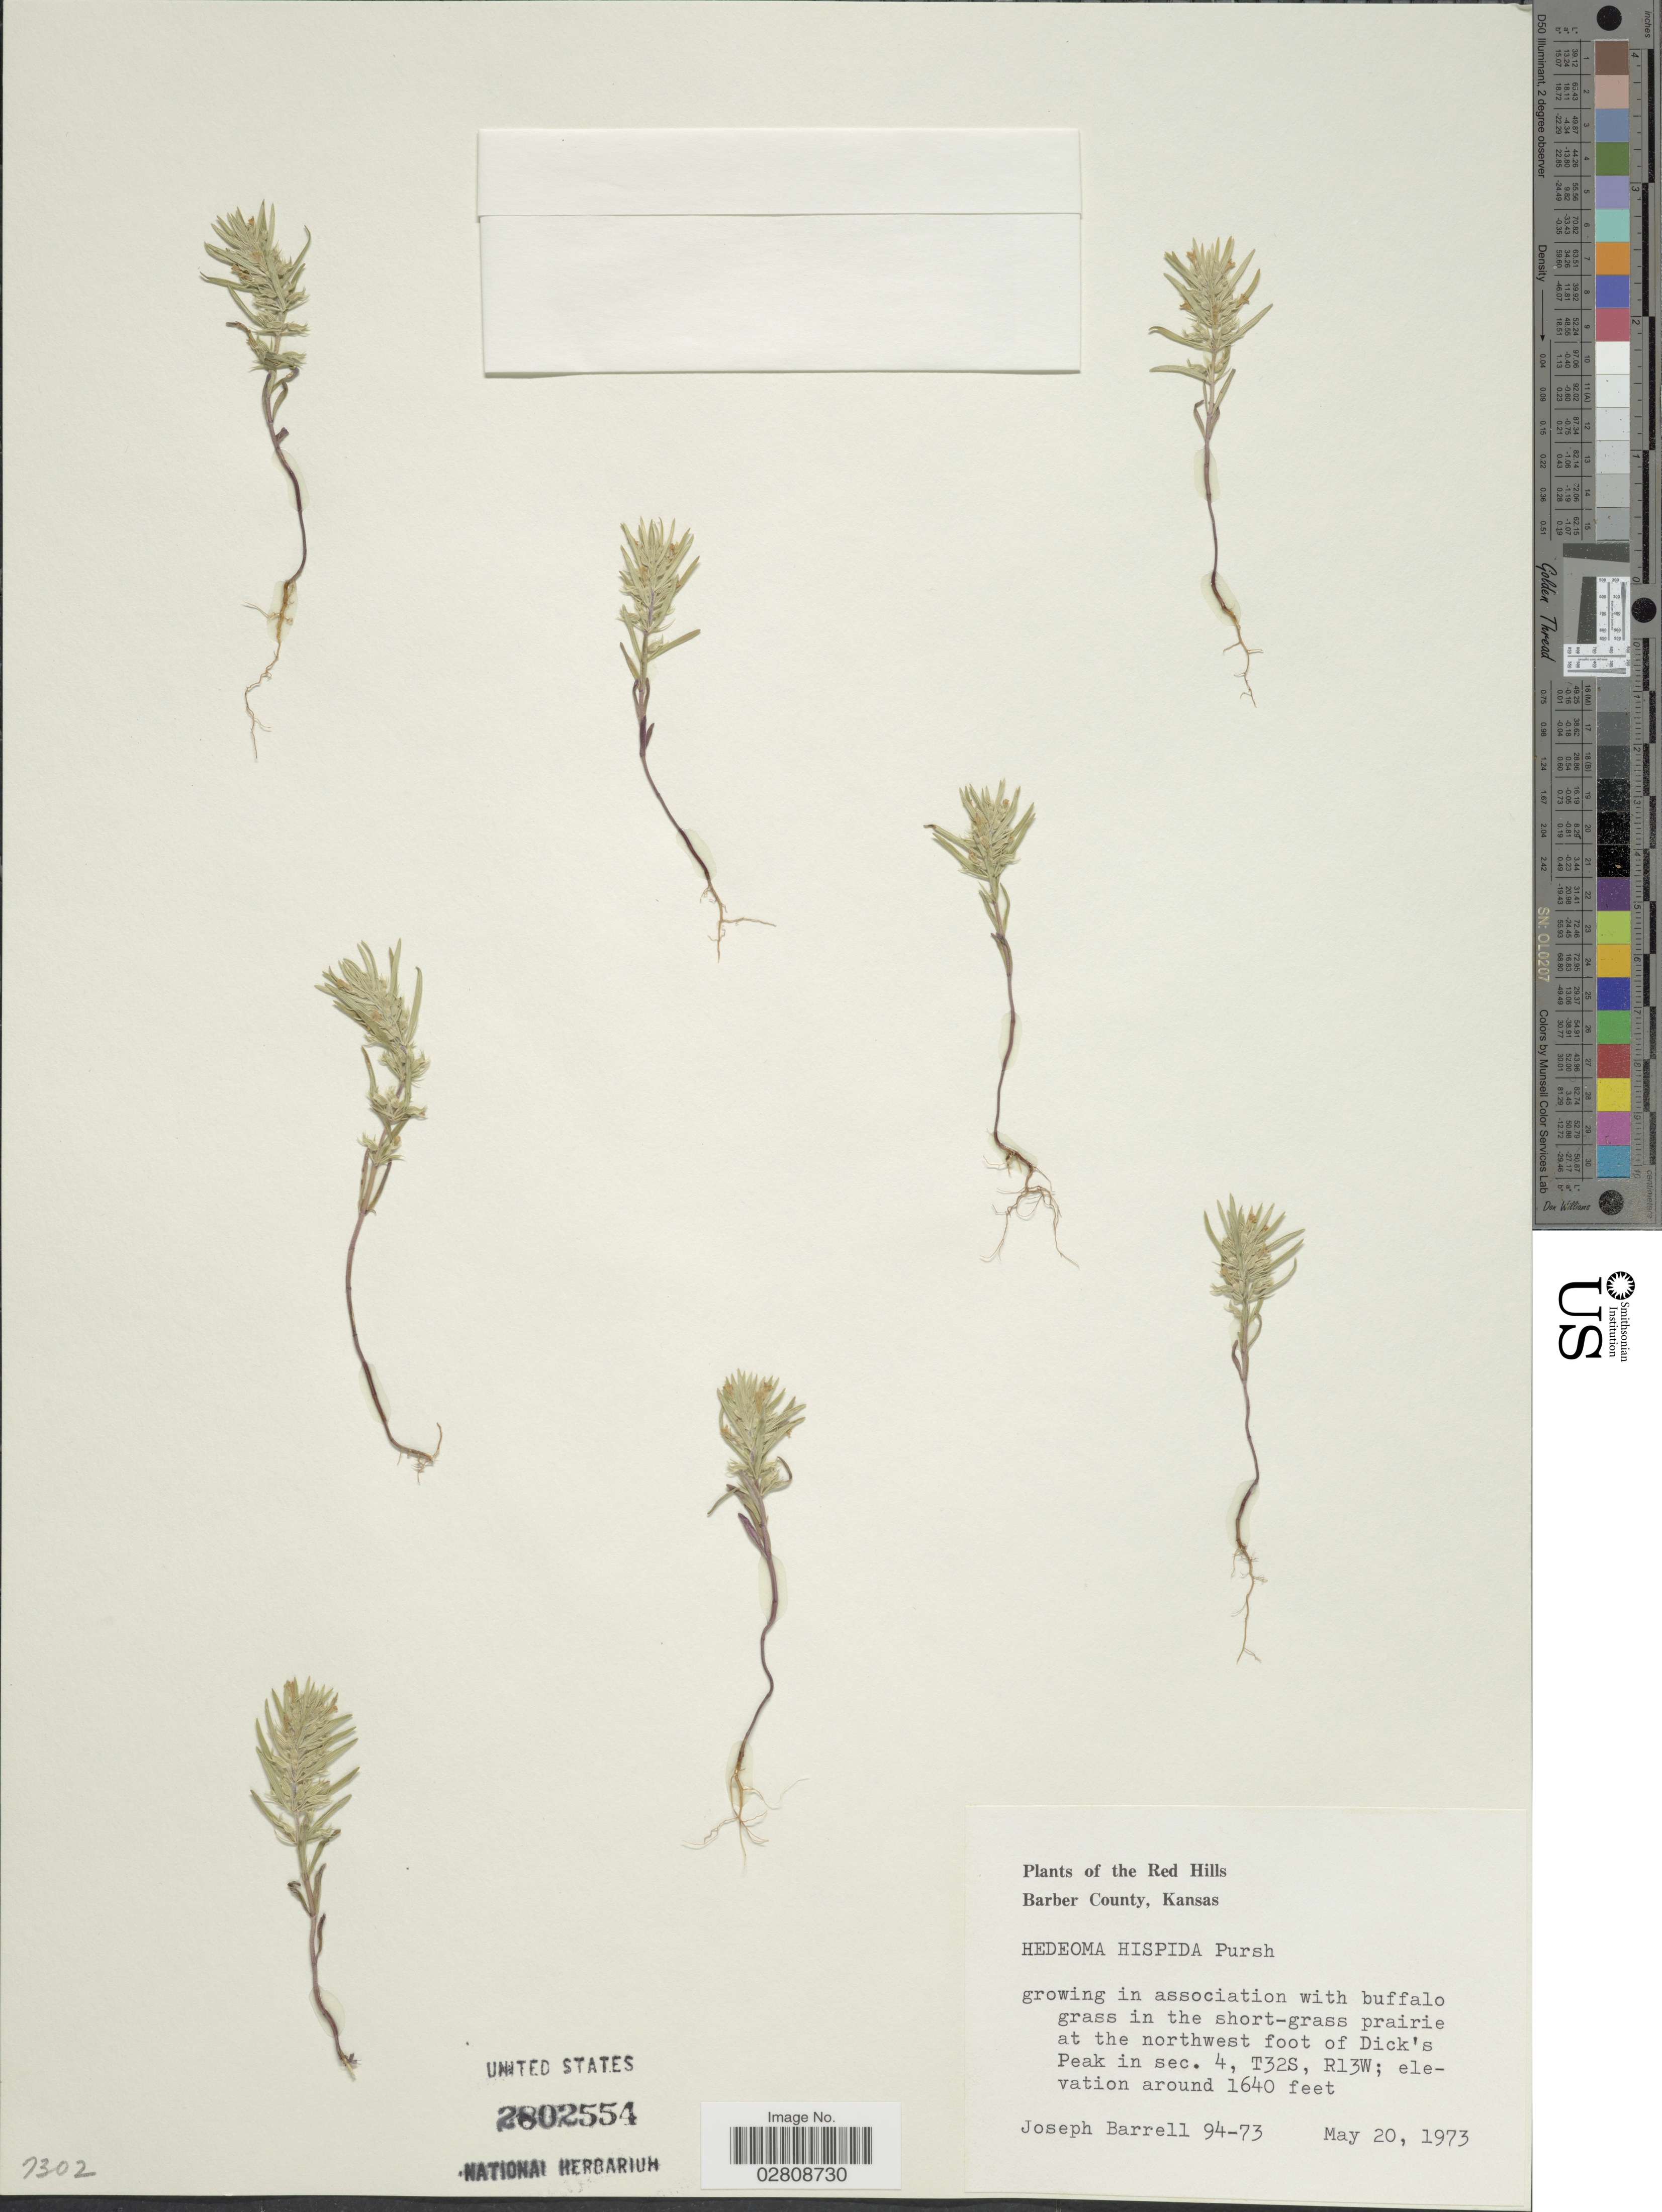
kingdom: Plantae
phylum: Tracheophyta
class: Magnoliopsida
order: Lamiales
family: Lamiaceae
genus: Hedeoma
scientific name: Hedeoma hispida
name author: Pursh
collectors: J. Barrell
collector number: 94-73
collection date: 1973-05-20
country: United States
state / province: Kansas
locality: Red Hills. Barber County. At the northwest foot of Dick's Peak in sec. 4, T32S, R13W.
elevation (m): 500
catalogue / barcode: US 2802554